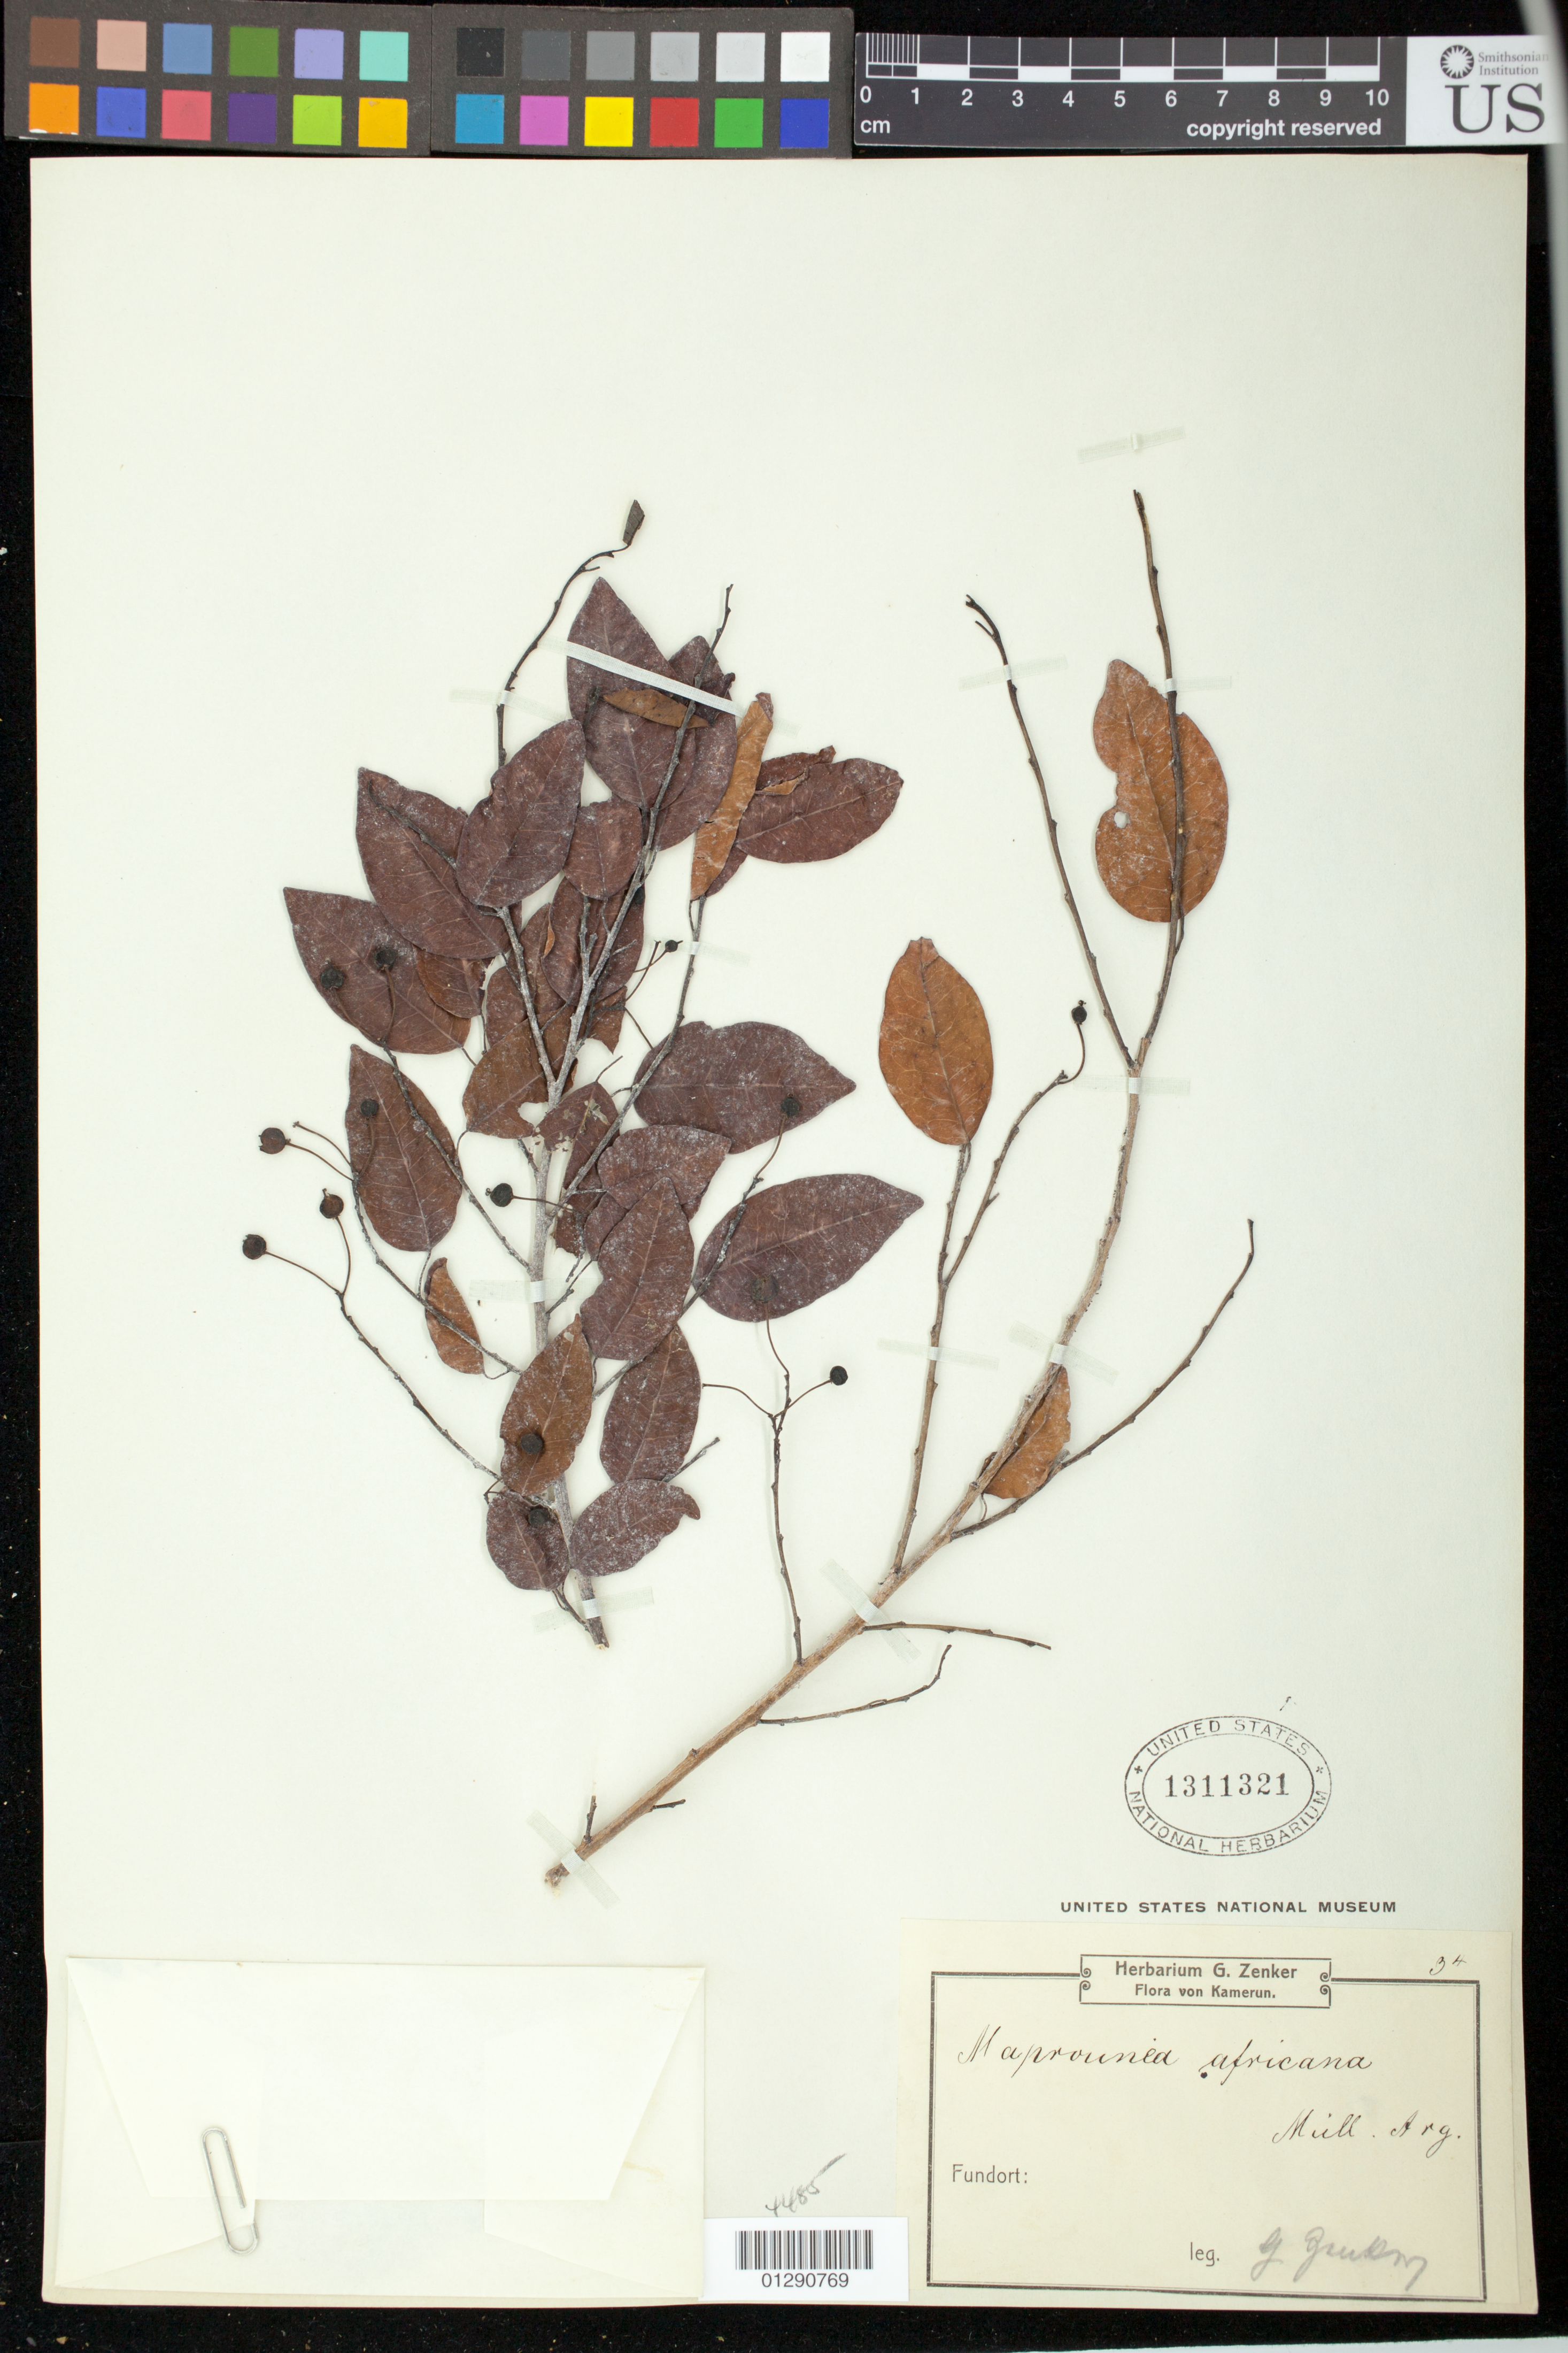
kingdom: Plantae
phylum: Tracheophyta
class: Magnoliopsida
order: Malpighiales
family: Euphorbiaceae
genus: Maprounea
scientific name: Maprounea africana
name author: Müll. Arg.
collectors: G. A. Zenker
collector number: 34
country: Cameroon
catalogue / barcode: US 1311321